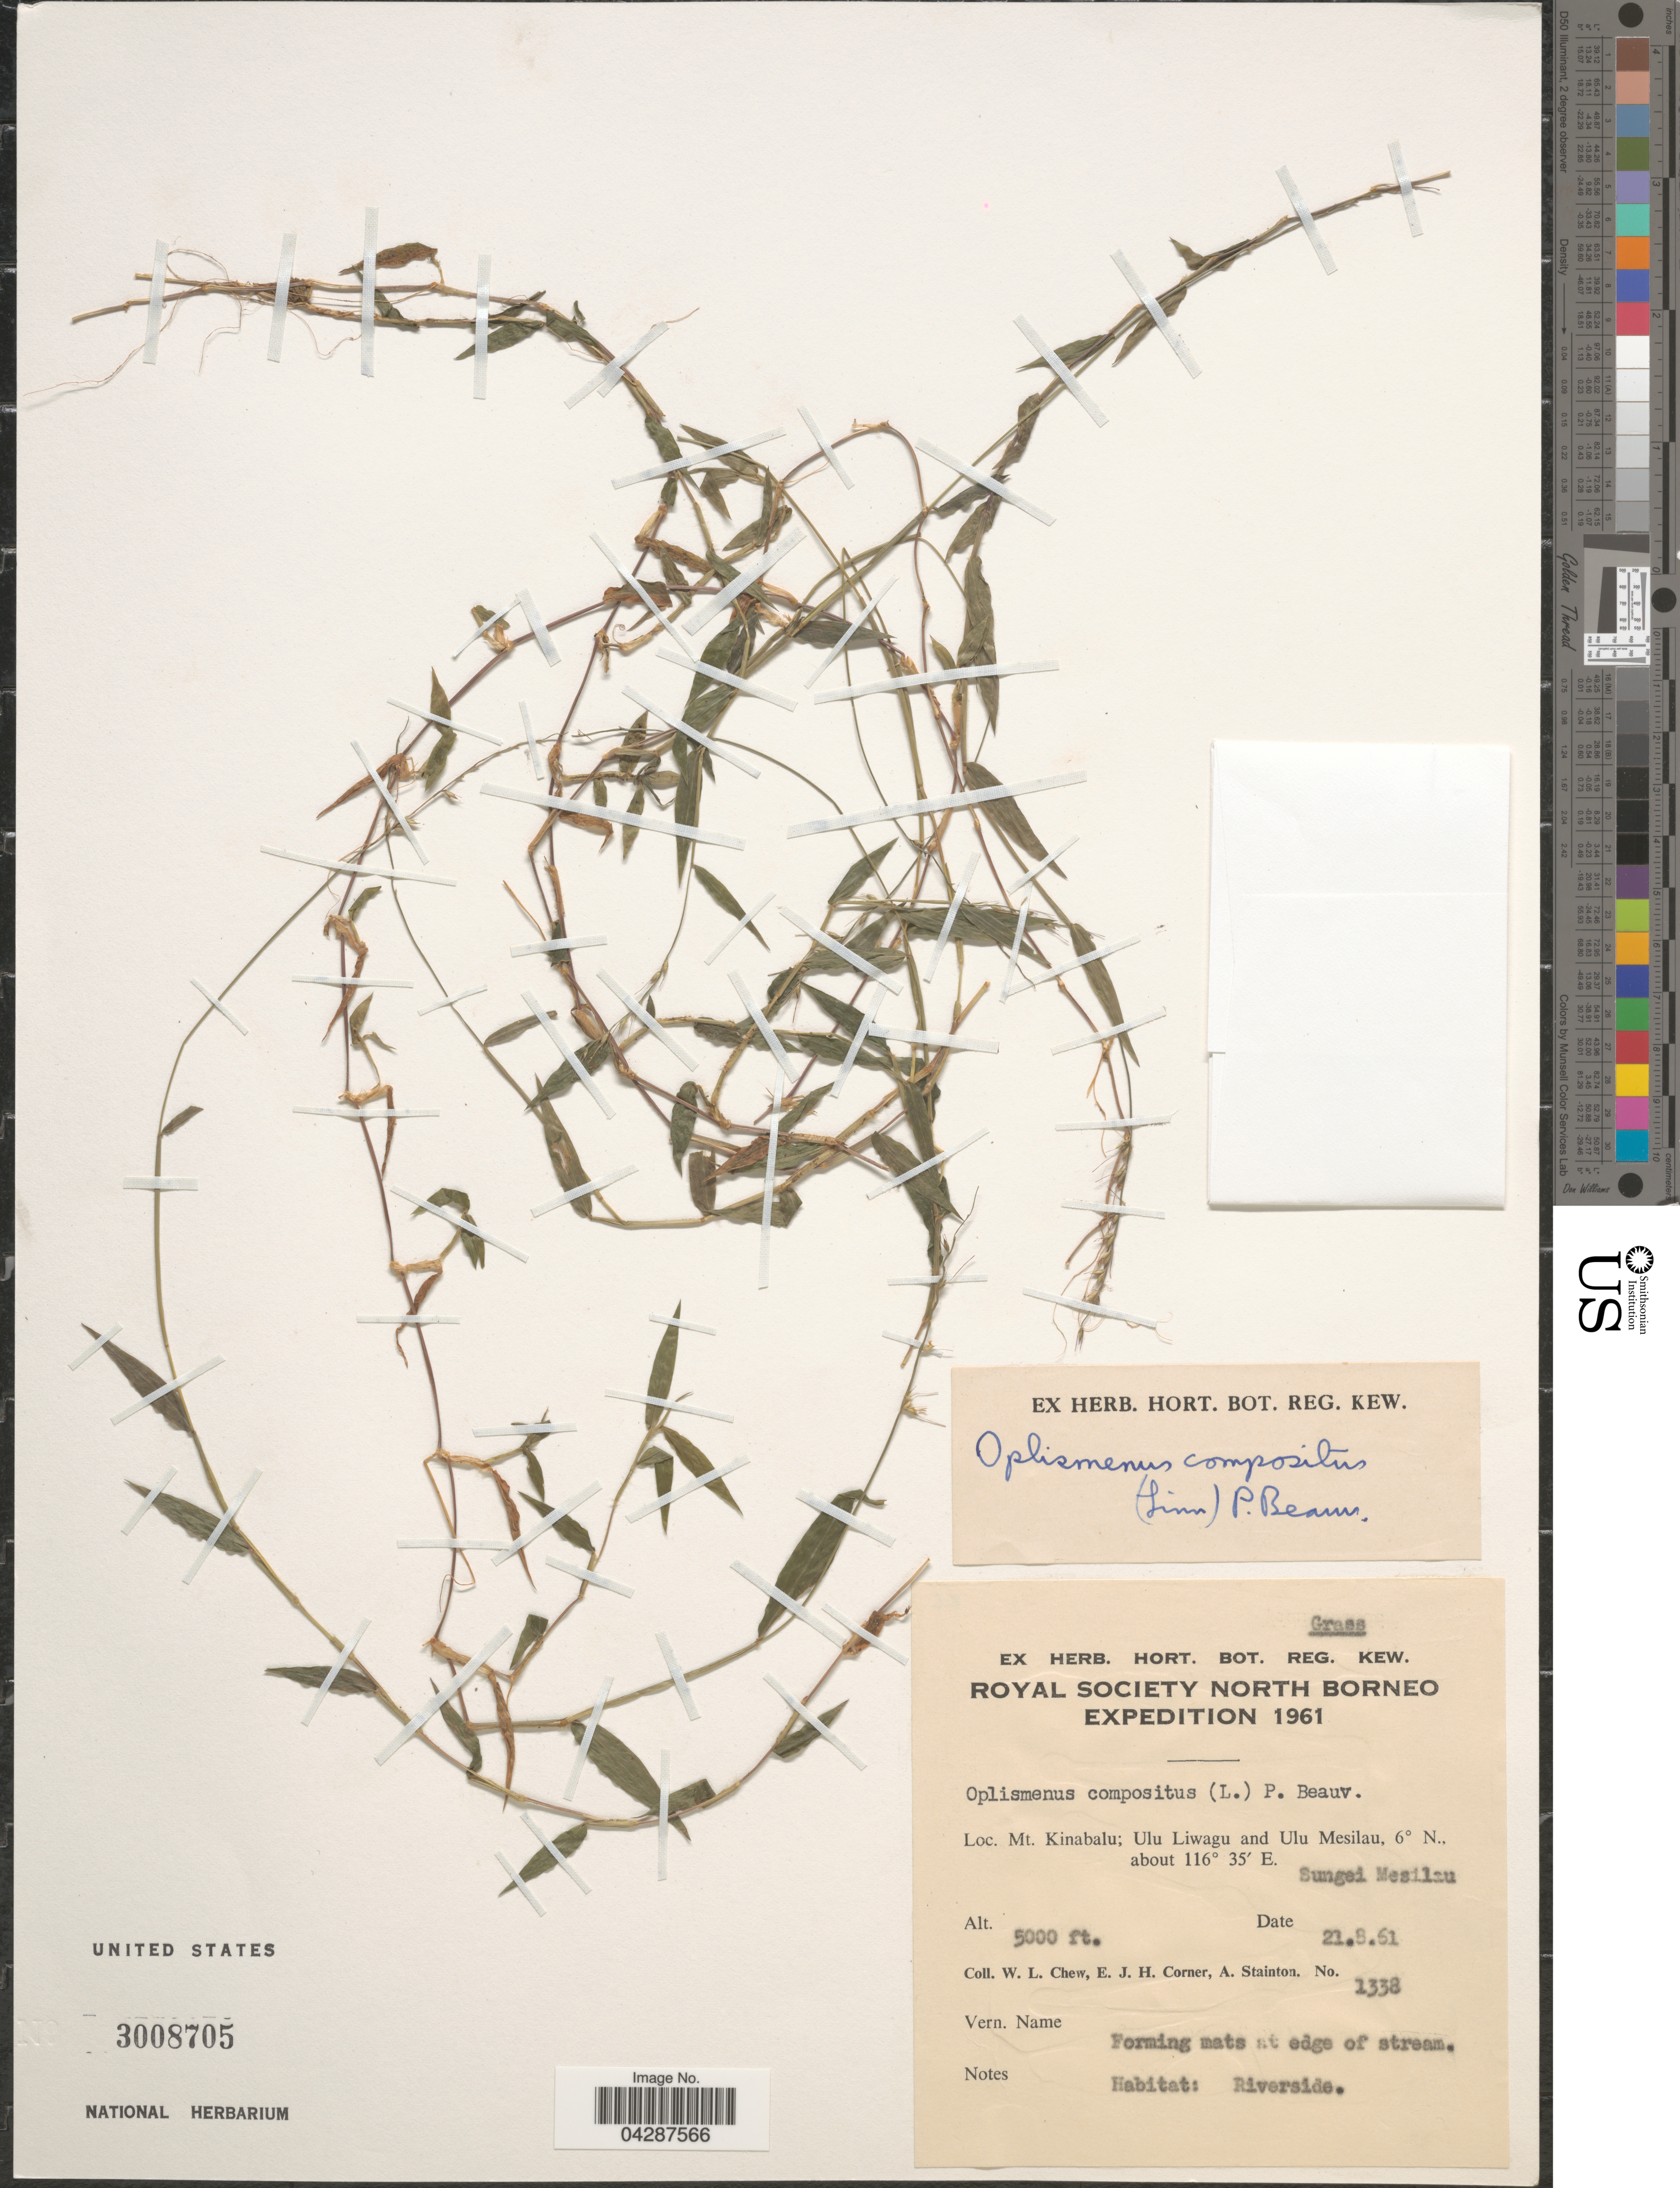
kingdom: Plantae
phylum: Tracheophyta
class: Liliopsida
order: Poales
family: Poaceae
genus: Oplismenus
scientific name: Oplismenus compositus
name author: (L.) P. Beauv.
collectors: W. Chew, E. Corner & A. Stainton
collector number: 1338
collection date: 1964-08-21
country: Malaysia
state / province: Sabah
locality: Royal Society North Borneo Expedition 1961. Mt. Kinabalu; Ulu Liwaga and Ulu Mesilau. Sungei Mesilau.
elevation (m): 1524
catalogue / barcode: US 3008705